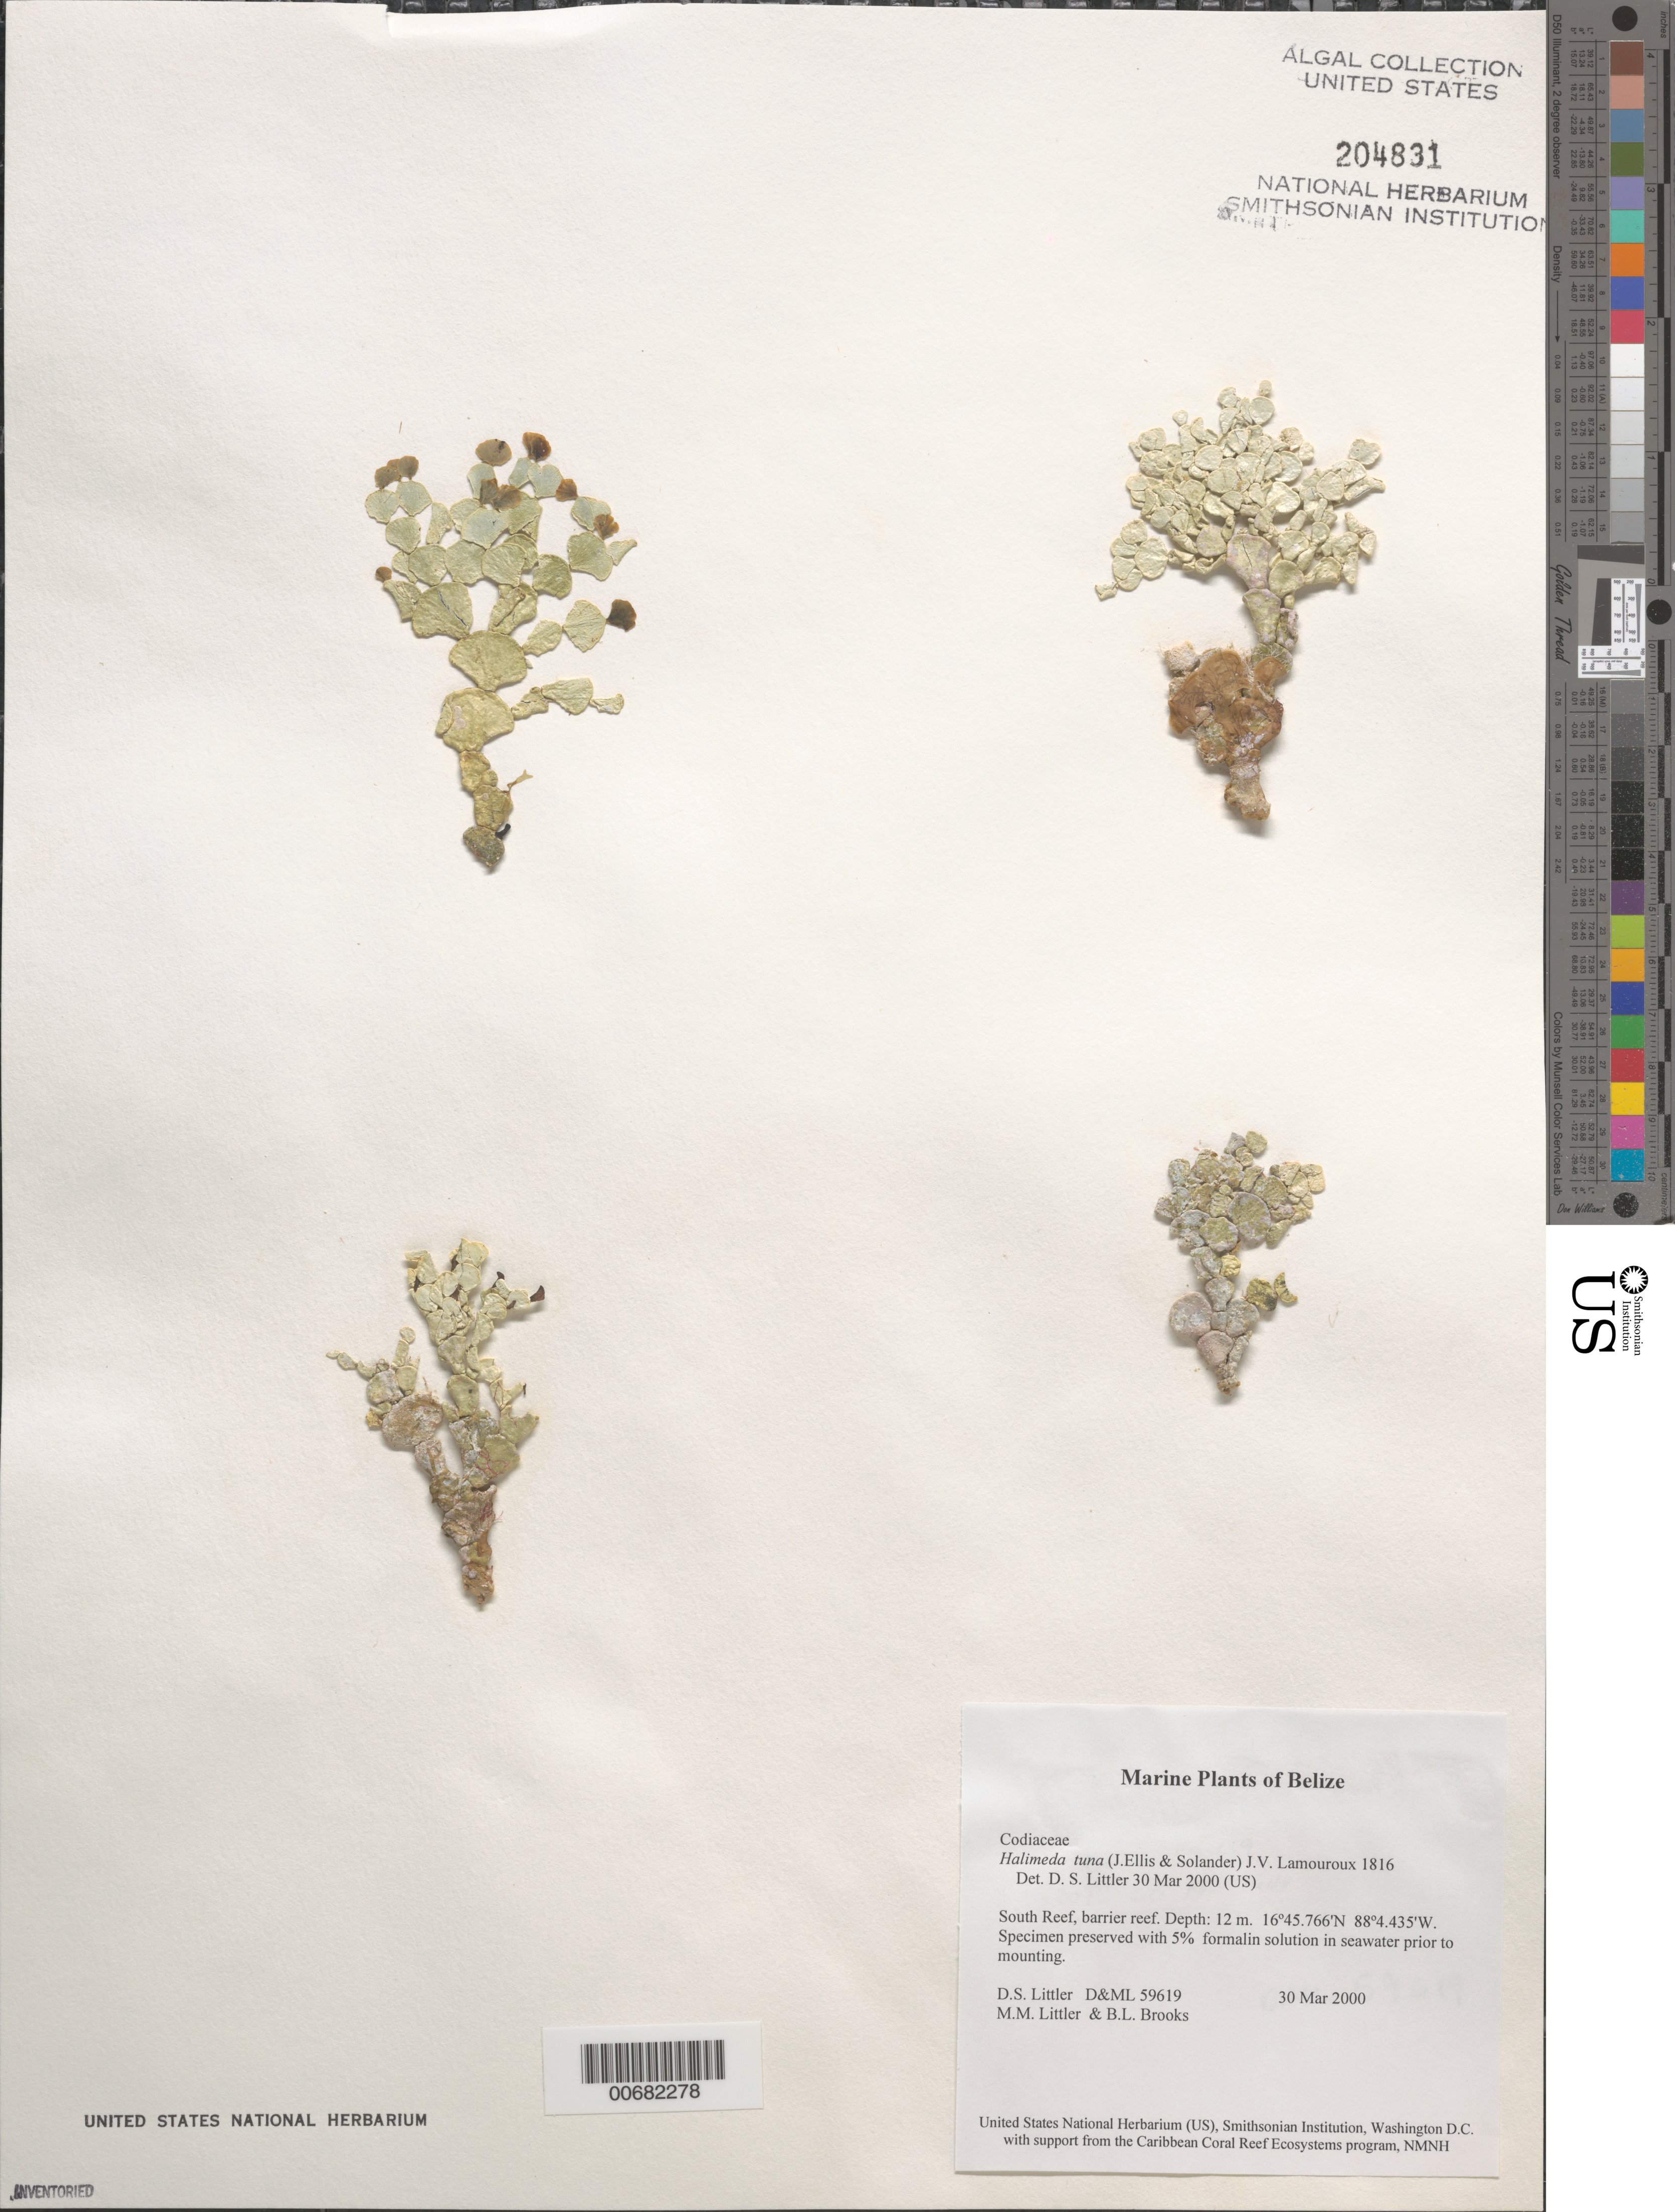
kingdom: Plantae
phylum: Chlorophyta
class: Ulvophyceae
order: Bryopsidales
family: Halimedaceae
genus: Halimeda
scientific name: Halimeda tuna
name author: (J. Ellis & Sol.) J.V.Lamouroux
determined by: Littler, D. S.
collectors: D. S. Littler, M. M. Littler & B. Brooks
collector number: D&ML 59619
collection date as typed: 30 Mar 2000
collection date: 2000-03-30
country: Belize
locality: South Reef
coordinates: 16 45.766' N, 88 4.435' W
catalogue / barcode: US 204831